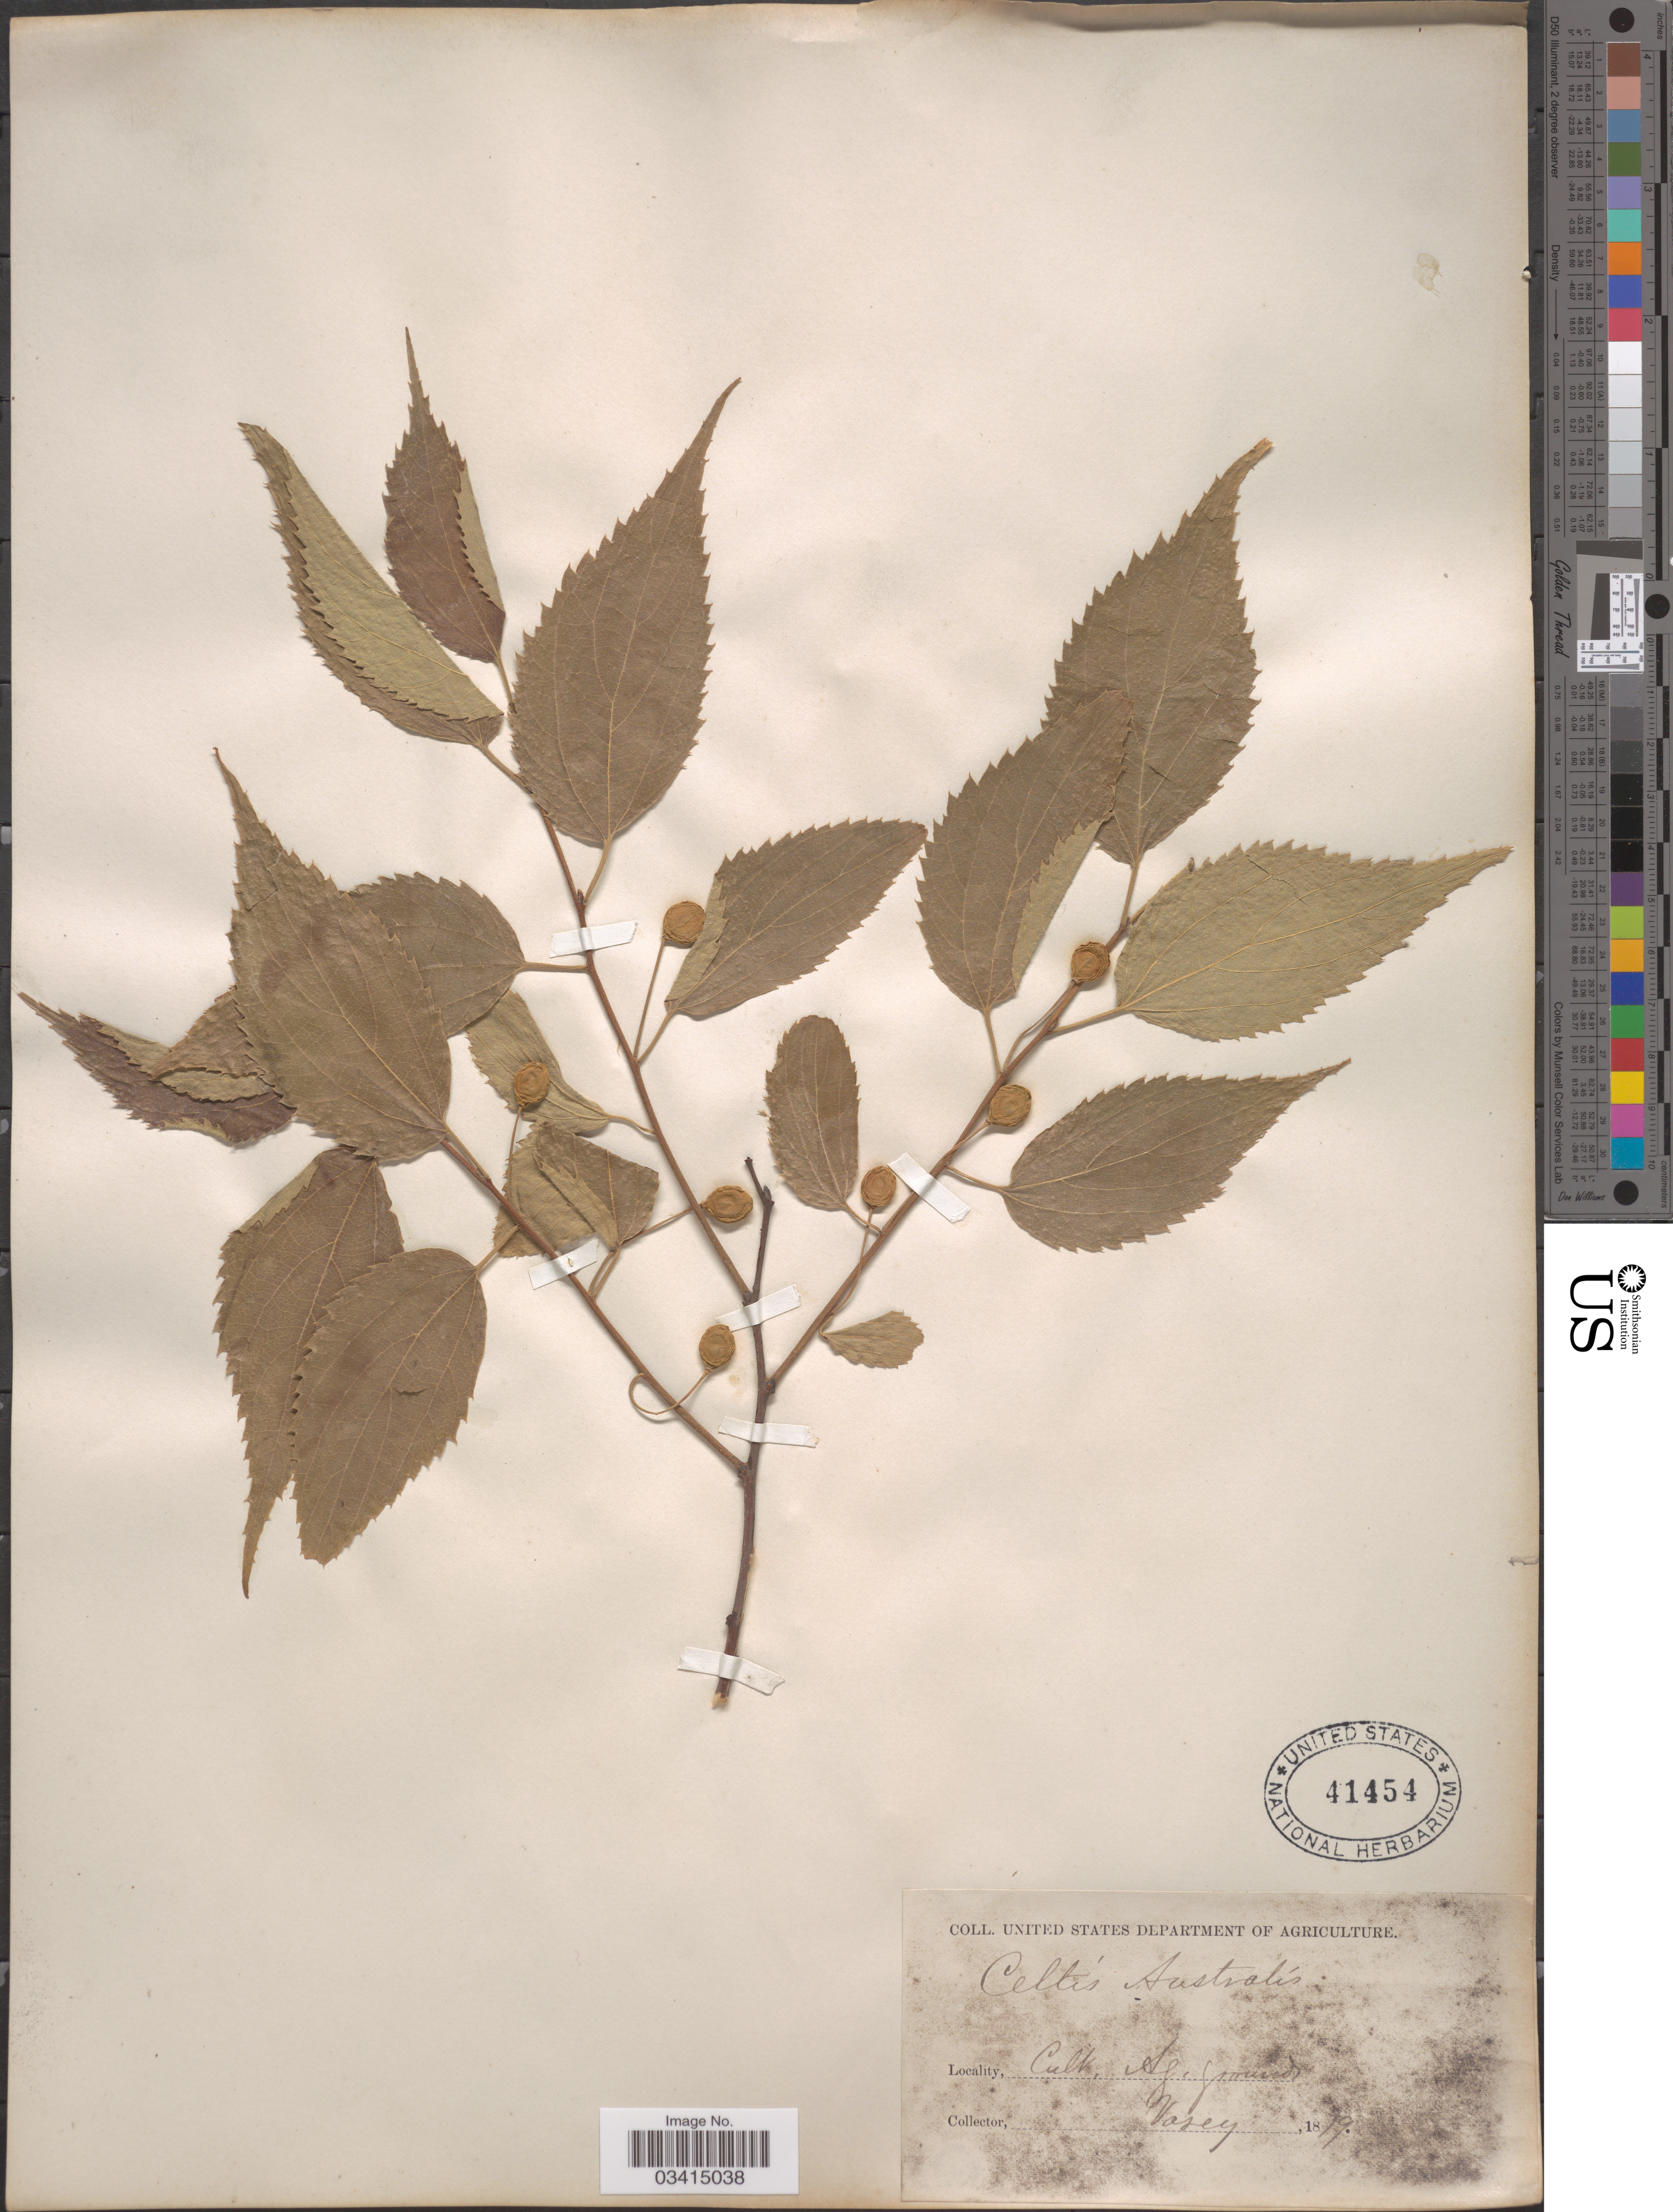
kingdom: Plantae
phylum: Tracheophyta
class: Magnoliopsida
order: Rosales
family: Cannabaceae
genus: Celtis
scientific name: Celtis australis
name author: L.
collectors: Vasey, --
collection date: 1879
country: United States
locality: Cult. Ag. grounds.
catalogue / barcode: US 41454